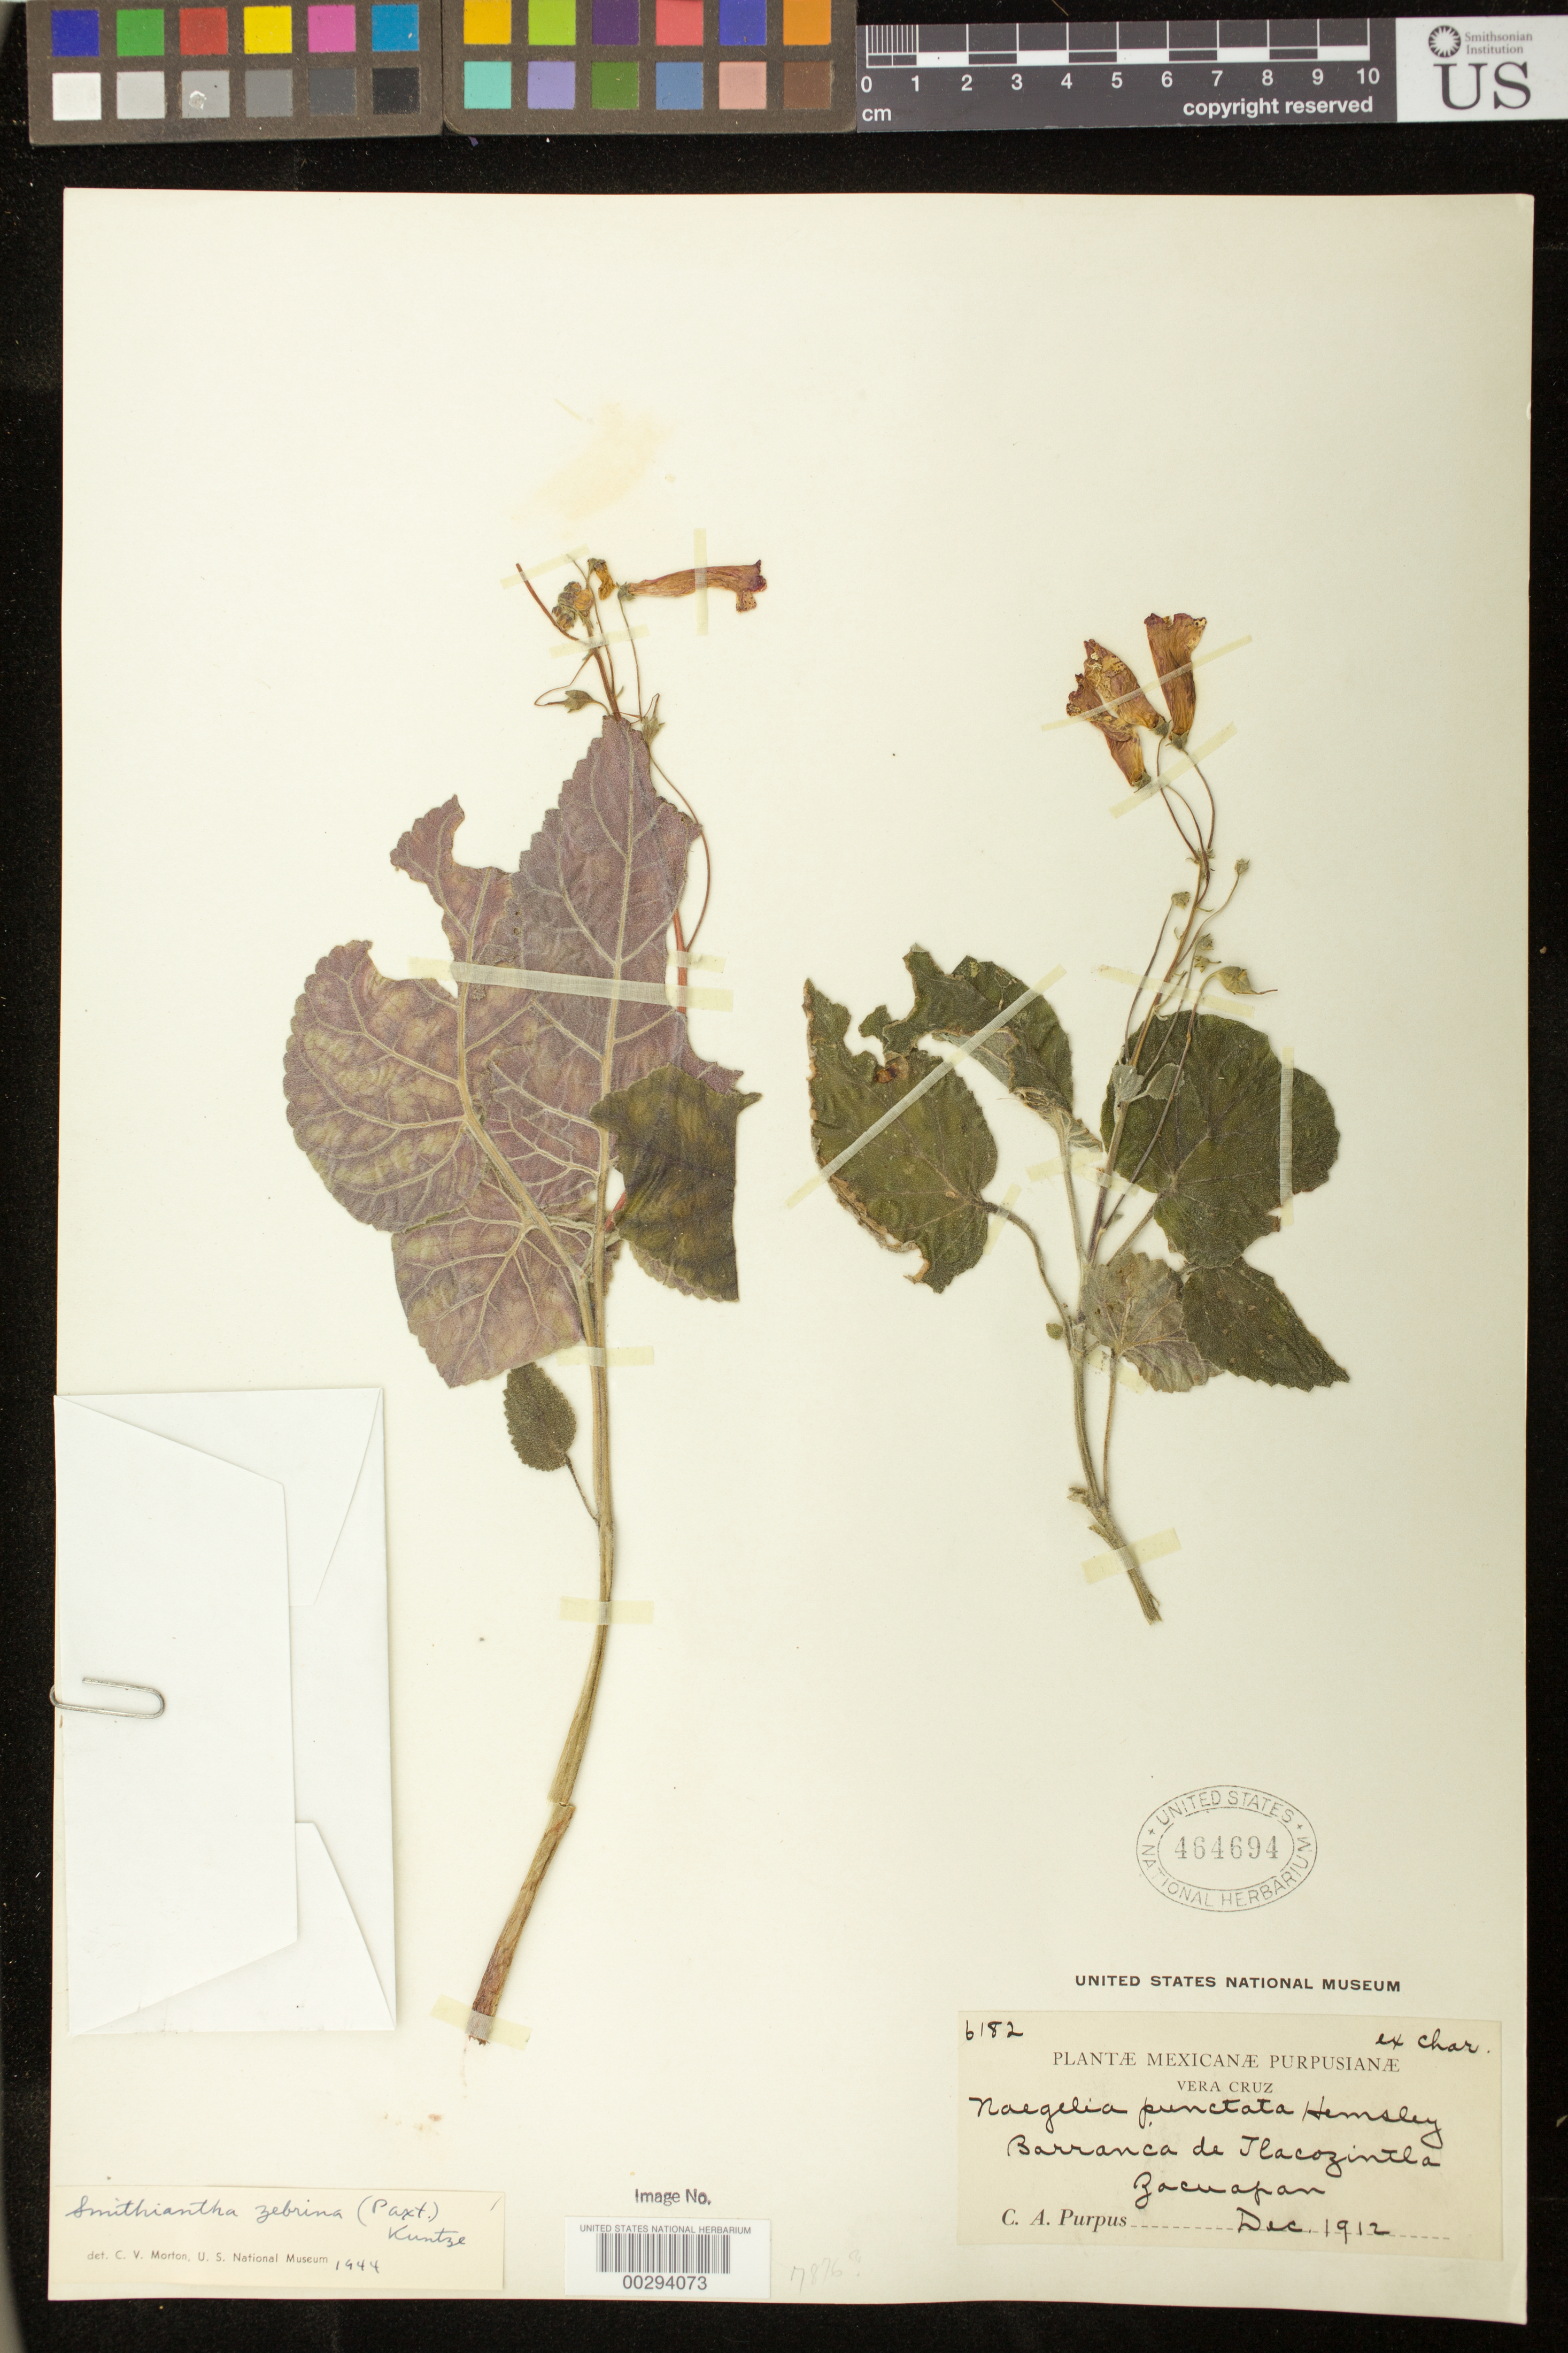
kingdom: Plantae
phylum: Tracheophyta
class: Magnoliopsida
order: Lamiales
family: Gesneriaceae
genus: Smithiantha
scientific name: Smithiantha zebrina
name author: (Paxton) Kuntze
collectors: C. A. Purpus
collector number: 6182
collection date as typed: Dec 1912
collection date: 1912-12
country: Mexico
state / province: Veracruz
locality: Barranca de Tlacozintla, Zacuapan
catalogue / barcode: US 464694